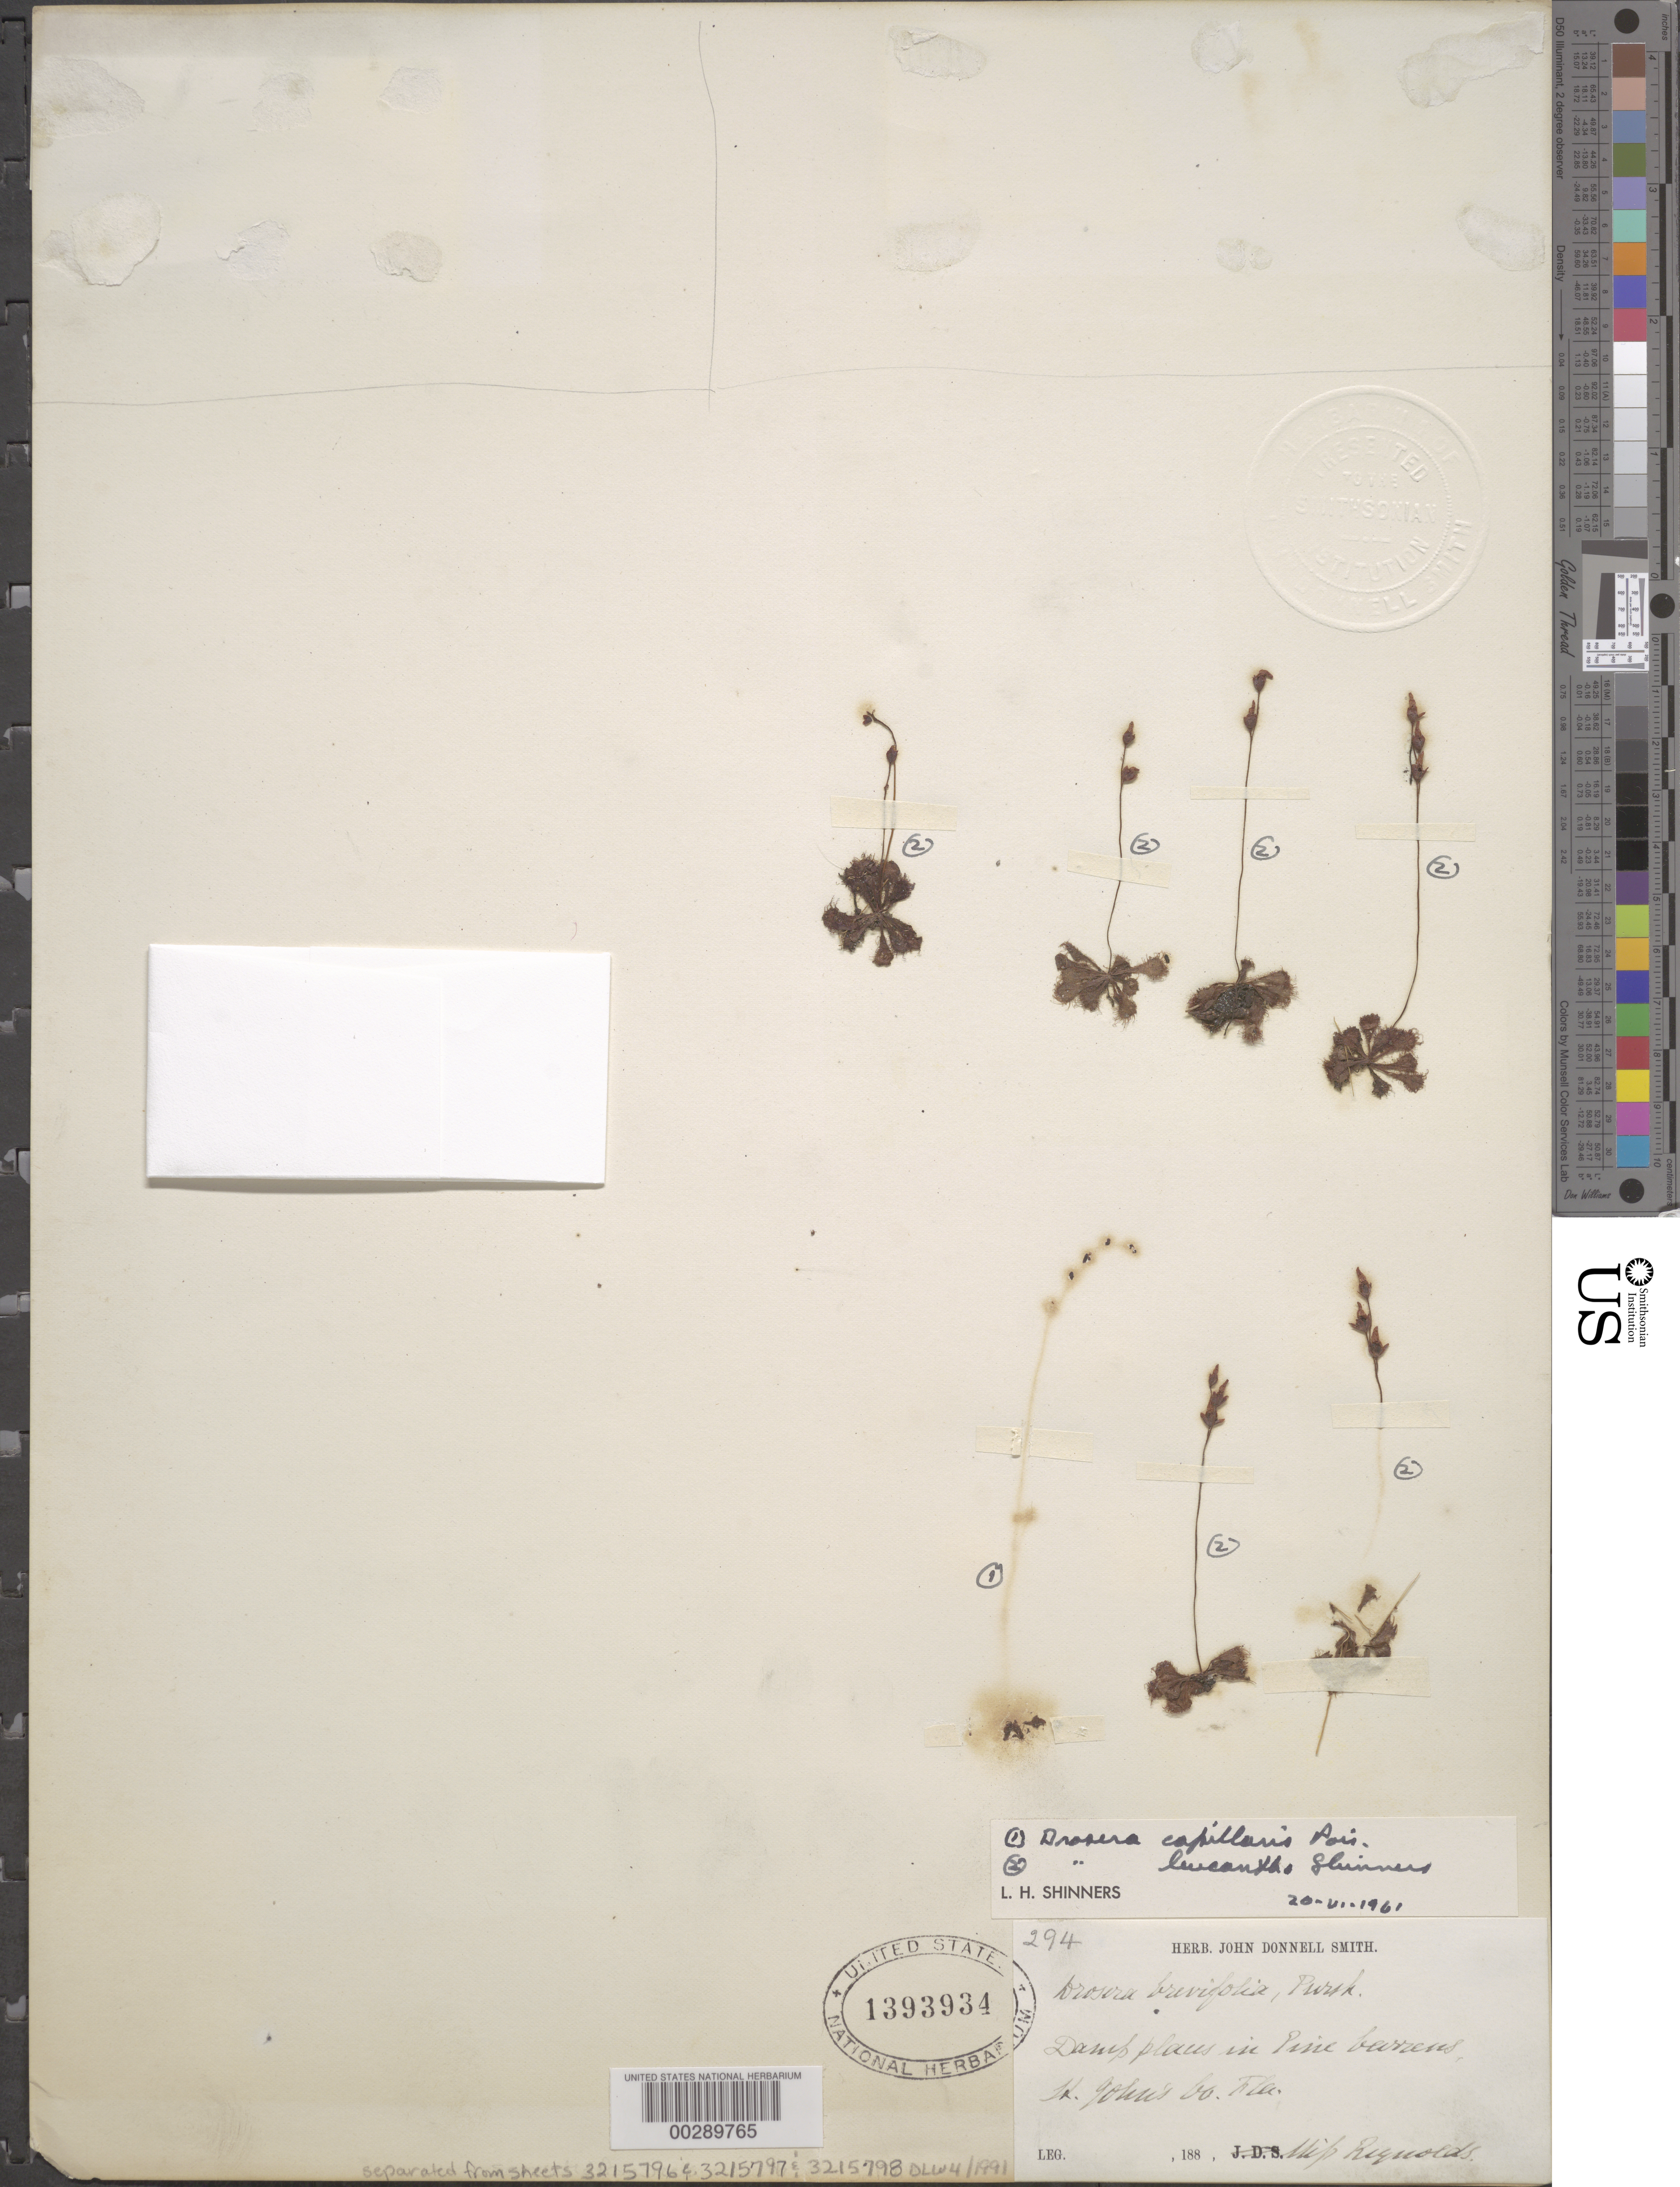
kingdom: Plantae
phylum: Tracheophyta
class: Magnoliopsida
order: Caryophyllales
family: Droseraceae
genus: Drosera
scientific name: Drosera leucantha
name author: Shinners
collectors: M. Reynolds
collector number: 294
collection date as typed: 188-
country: United States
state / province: Florida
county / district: Saint Johns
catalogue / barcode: US 1393934